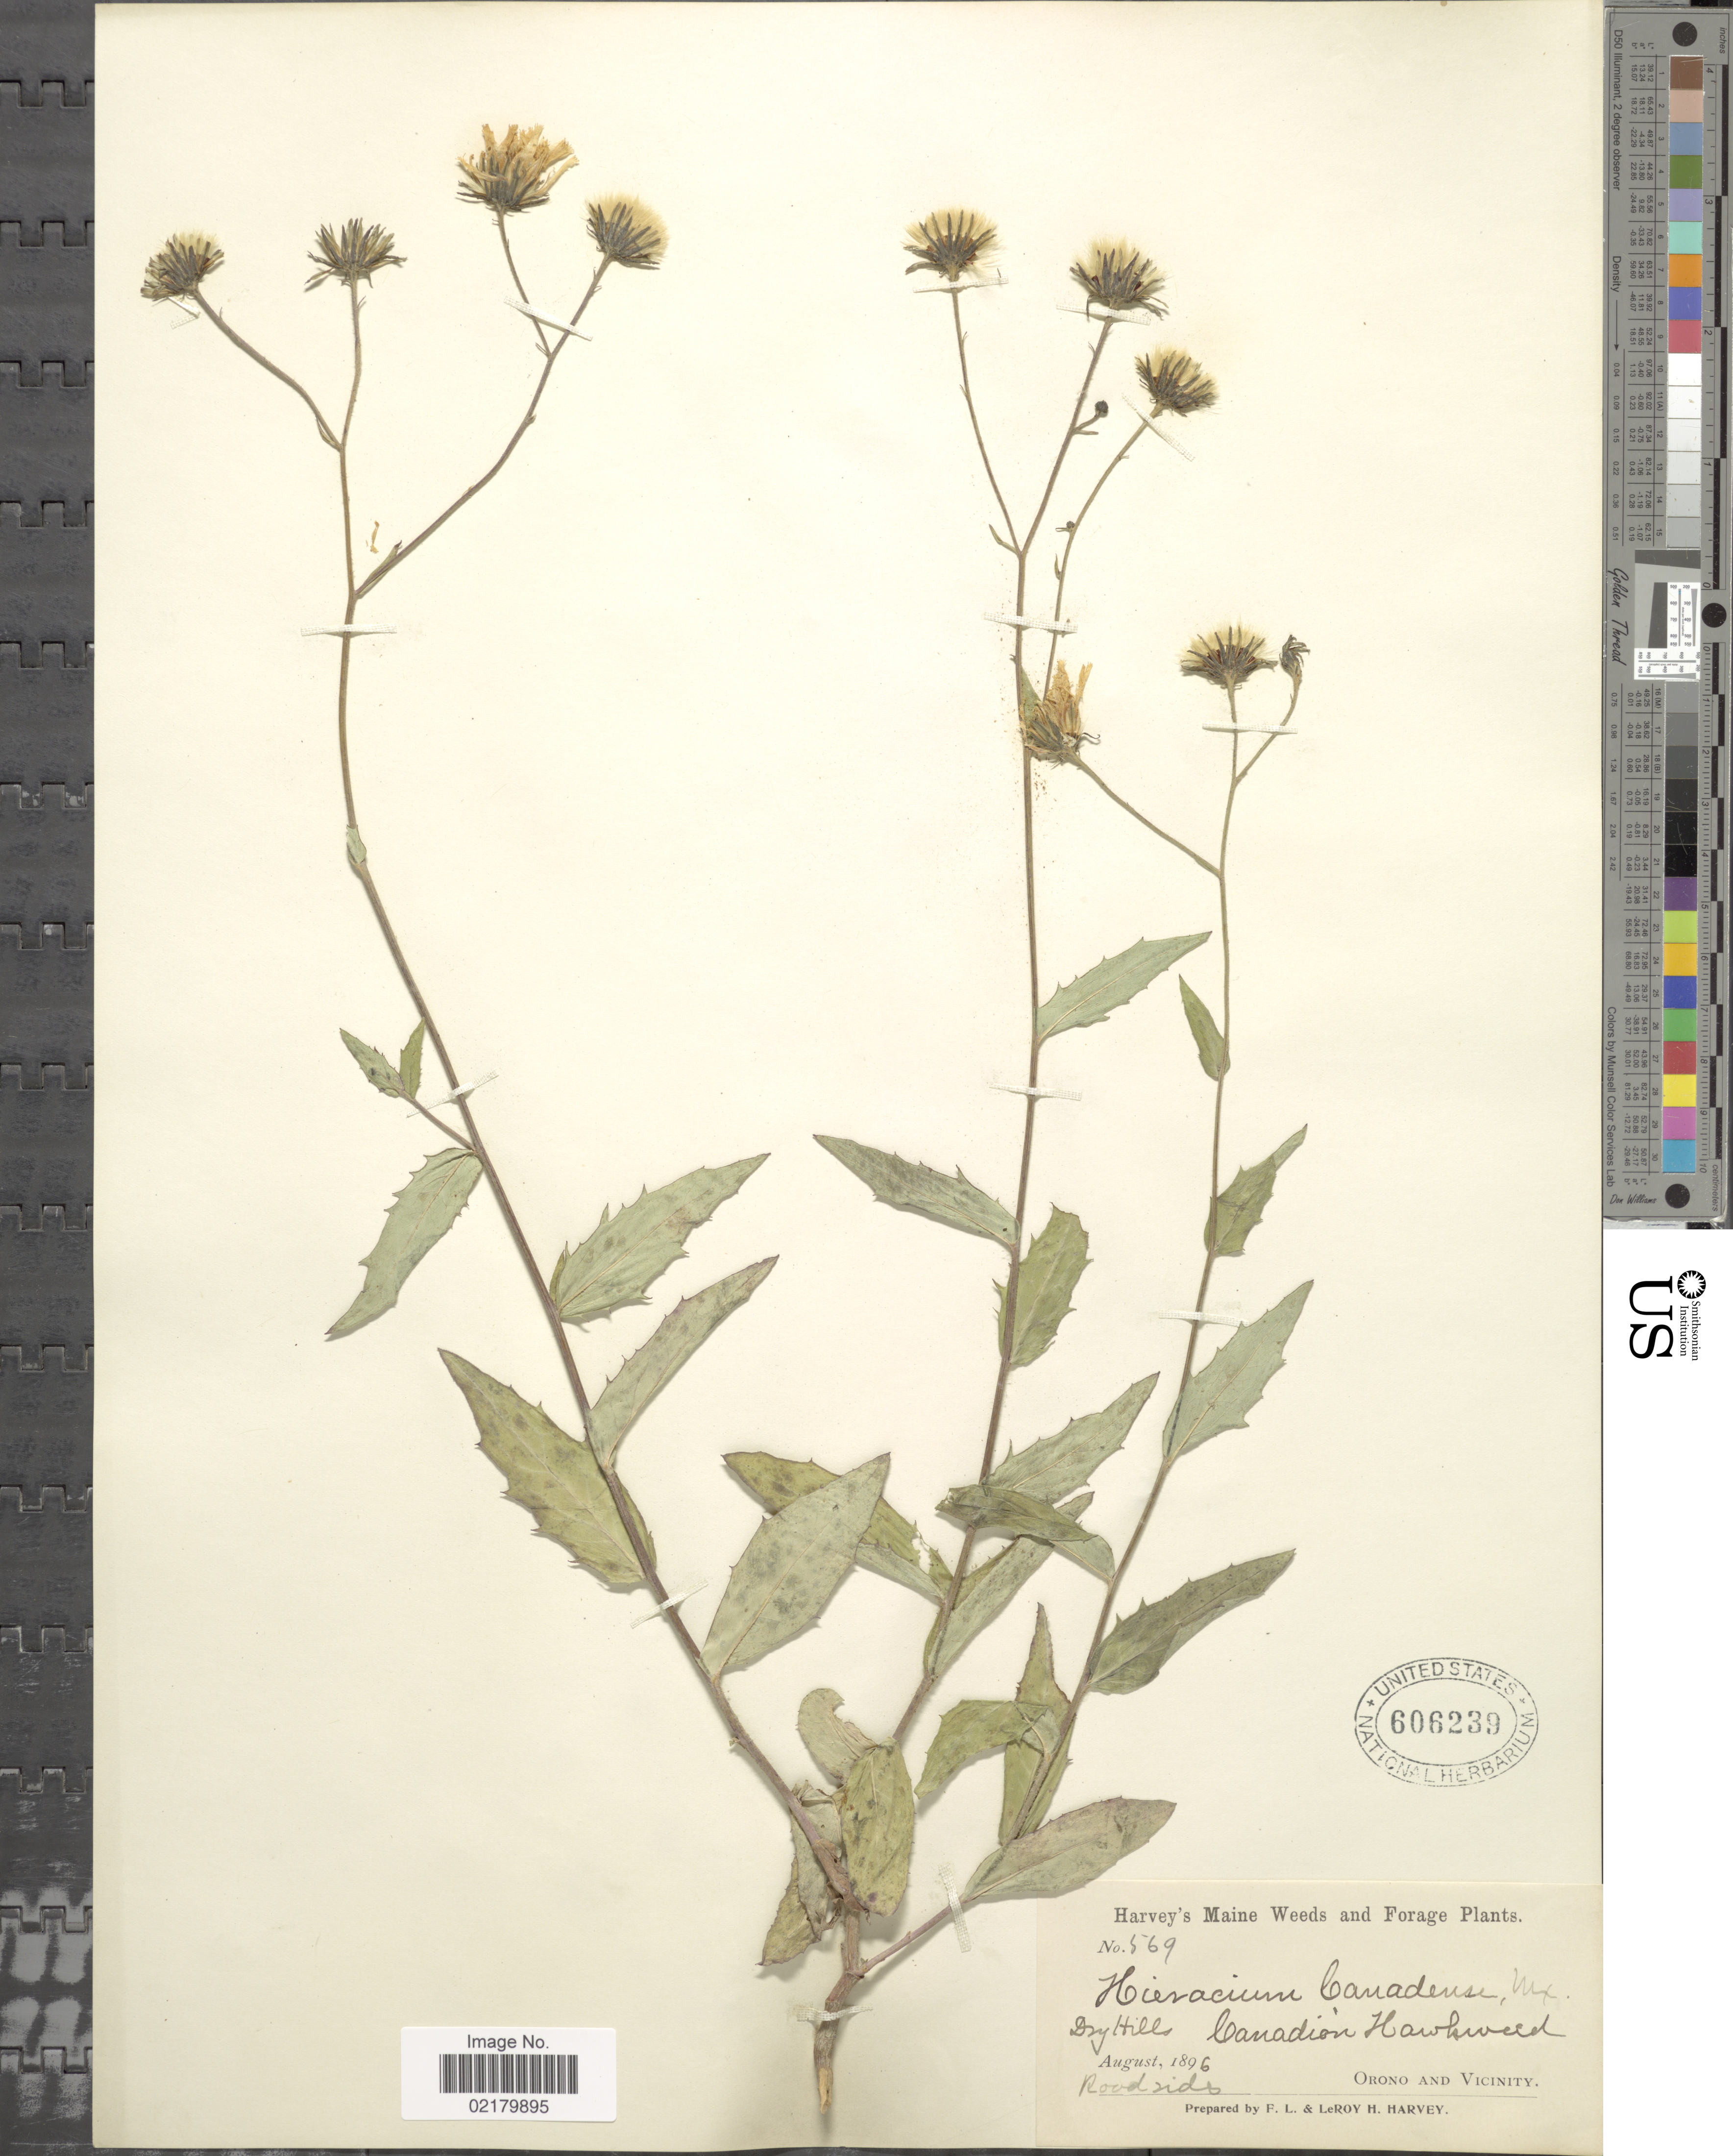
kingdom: Plantae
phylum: Tracheophyta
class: Magnoliopsida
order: Asterales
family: Asteraceae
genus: Hieracium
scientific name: Hieracium canadense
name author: Michx.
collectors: F. L. Harvey & L. H. Harvey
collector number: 569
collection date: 1896-08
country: United States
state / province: Maine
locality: Maine Weeds and Forage, Dry Hills, Canadian Hawkweed, Orono and Vicinity, Roadside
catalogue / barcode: US 606239